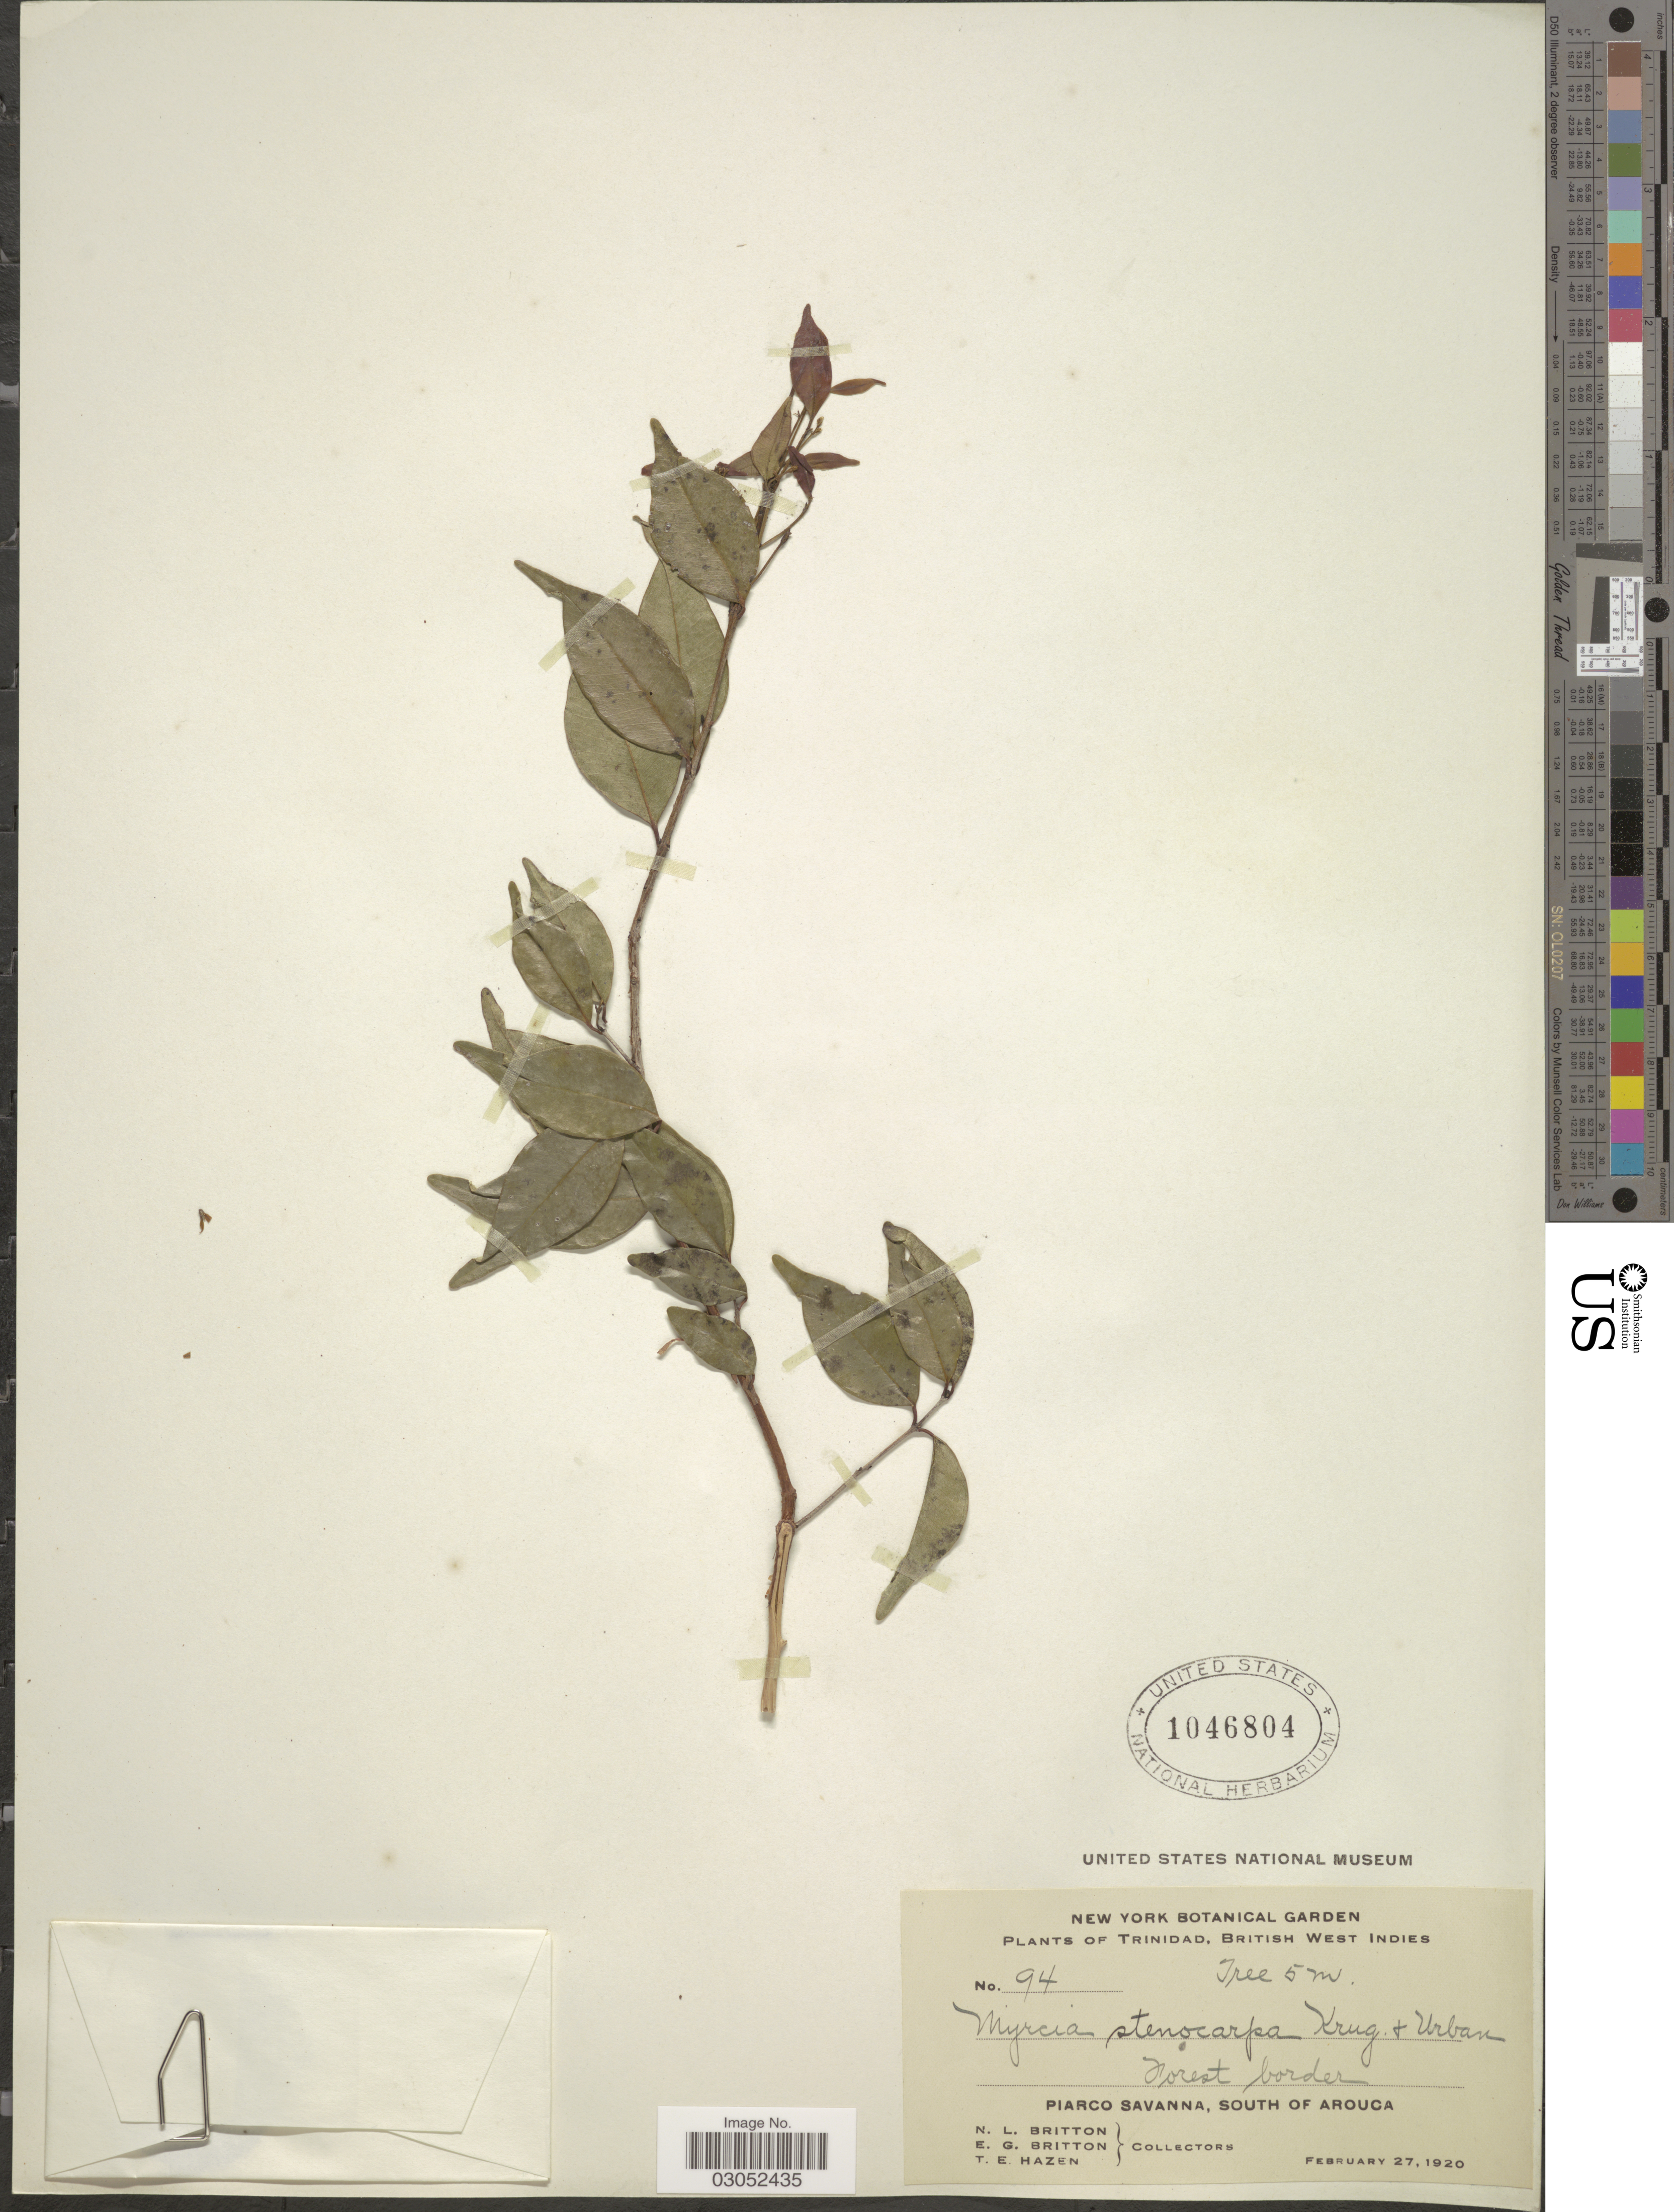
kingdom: Plantae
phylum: Tracheophyta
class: Magnoliopsida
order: Myrtales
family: Myrtaceae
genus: Myrcia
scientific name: Myrcia stenocarpa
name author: Krug & Urb.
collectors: N. Britton, E. G. Britton & T. E. Hazen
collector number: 94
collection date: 1920-02-27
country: Trinidad and Tobago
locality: Trinidad, British West Indies. Piarco Savanna, south of Arouca.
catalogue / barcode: US 1046804